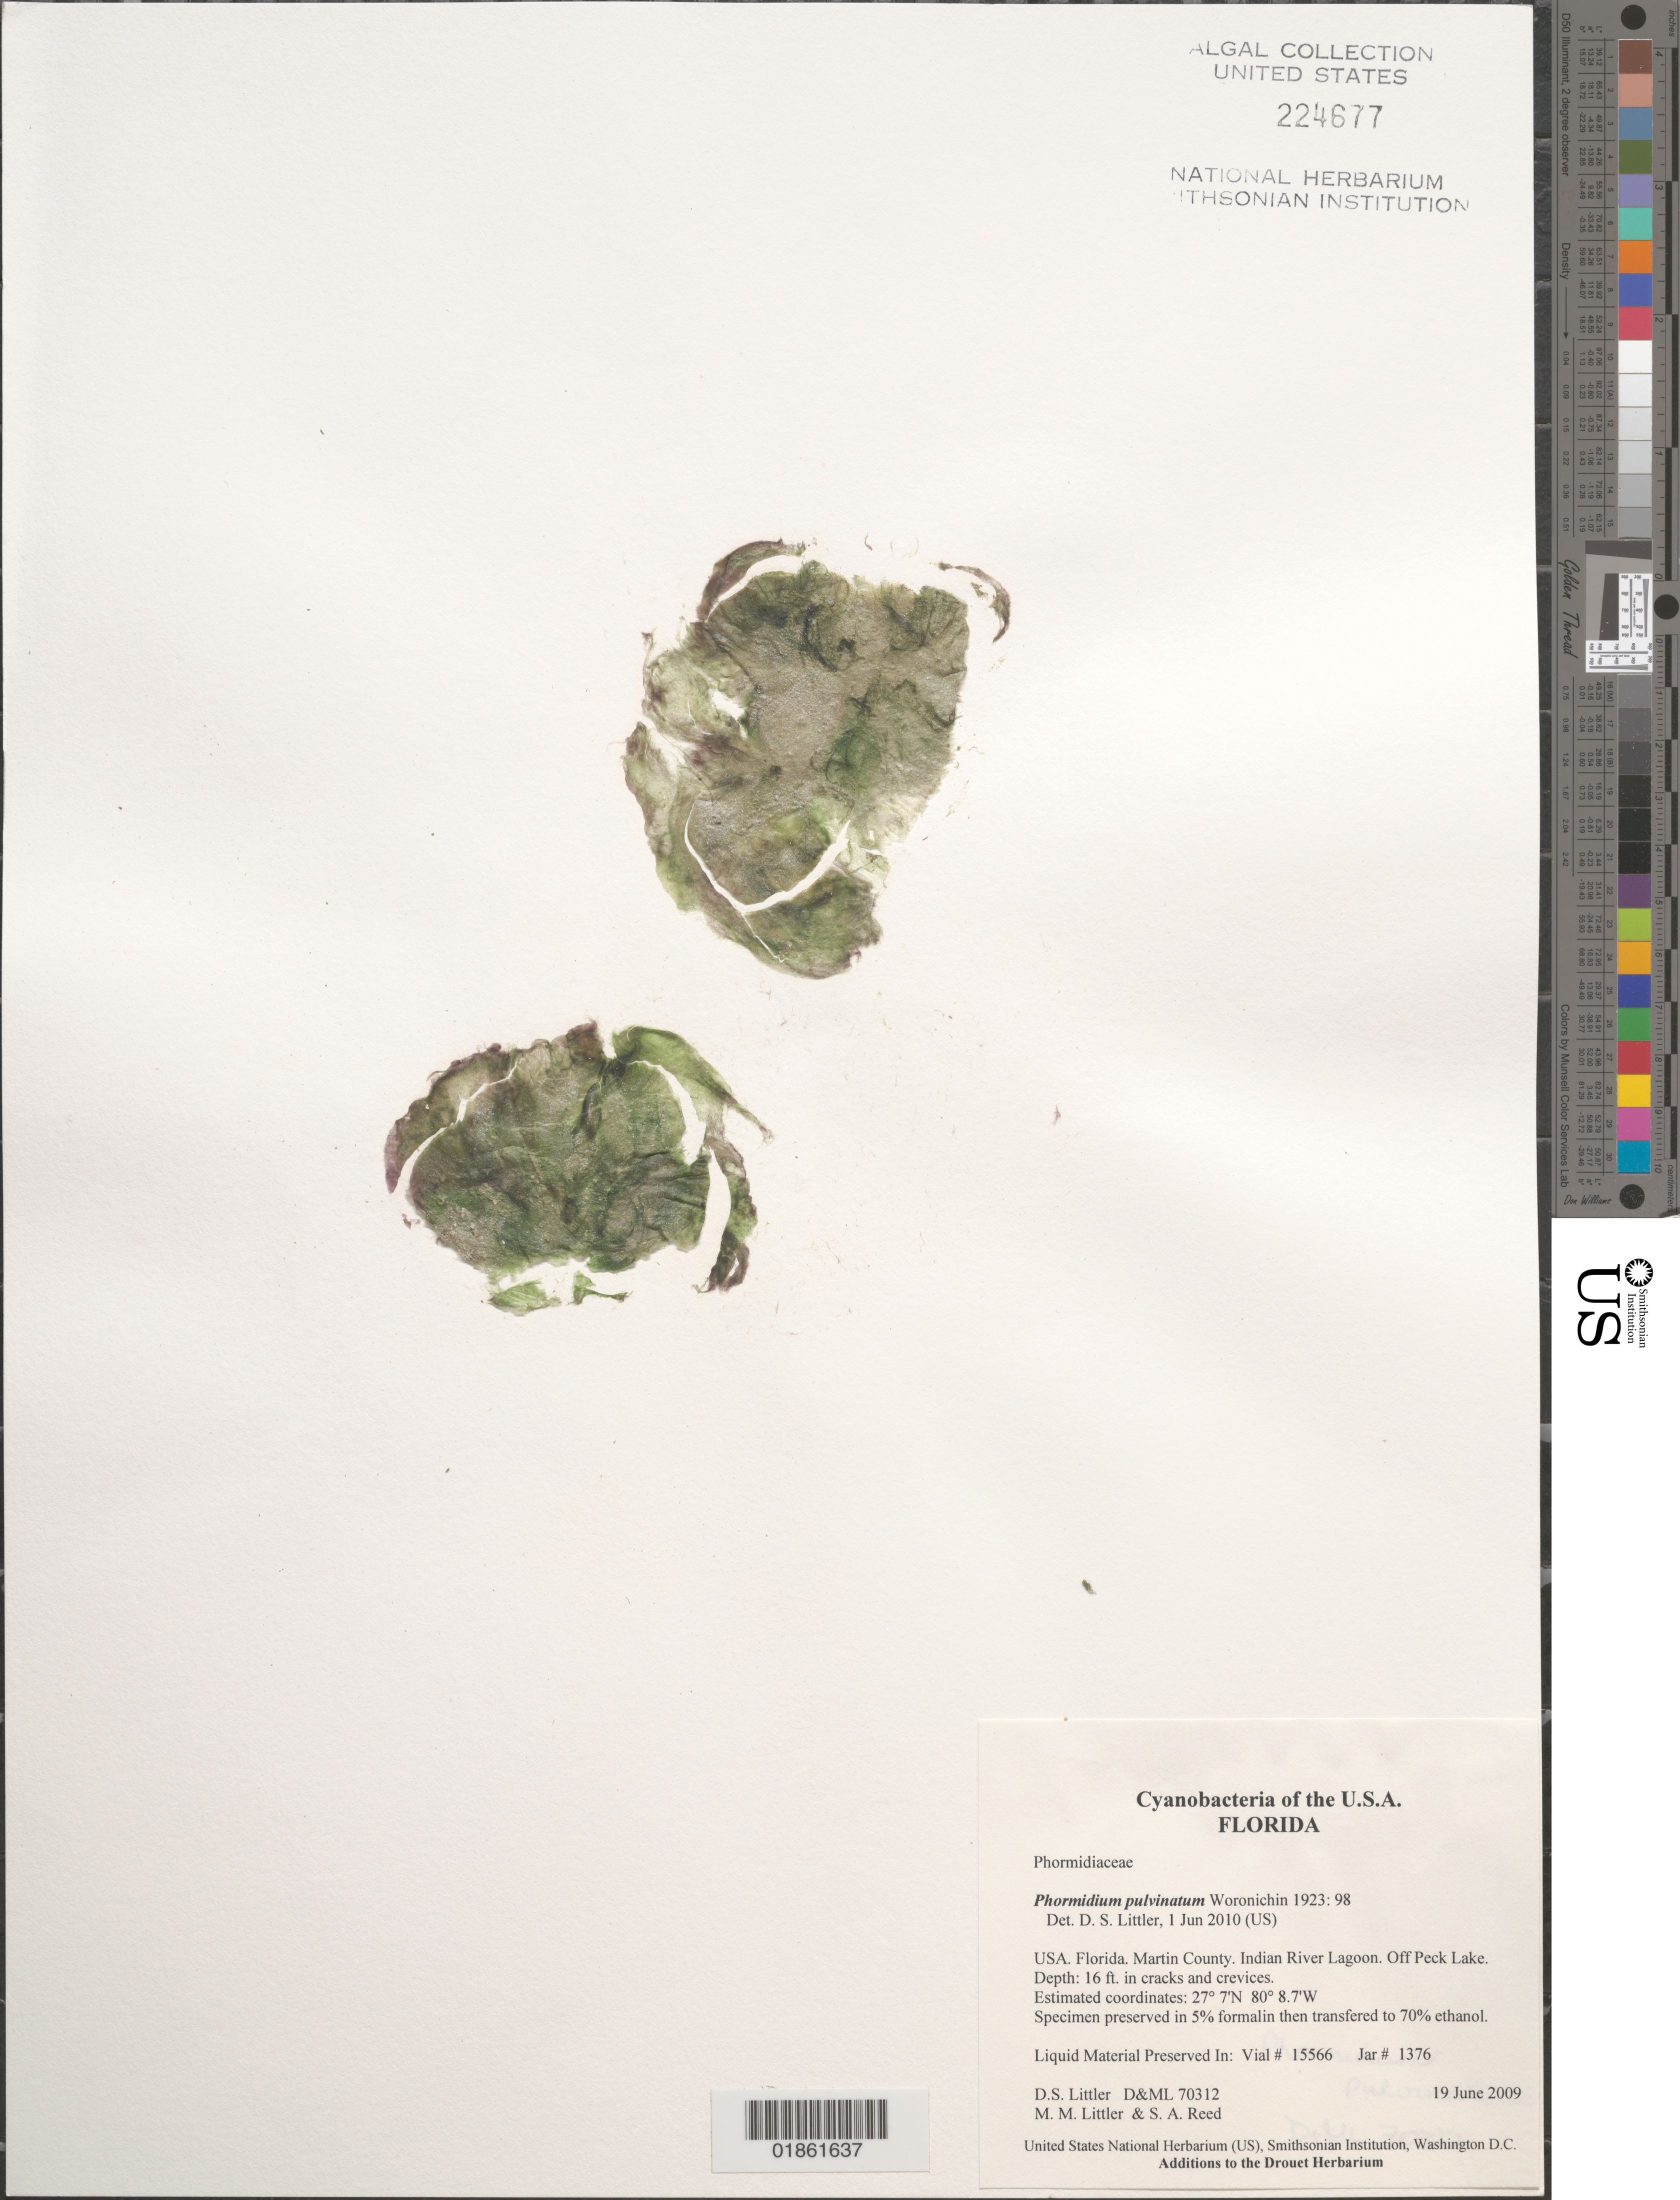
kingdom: Bacteria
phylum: Cyanobacteria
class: Cyanobacteriia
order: Cyanobacteriales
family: Oscillatoriaceae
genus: Phormidium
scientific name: Phormidium pulvinatum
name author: Woron.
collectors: D. S. Littler & M. M. Littler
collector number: D&ML 70312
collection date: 2009-06-19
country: United States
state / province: Florida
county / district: Saint Lucie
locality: Ft. Pierce. St. Lucie Inlet. Off Peck's Lake.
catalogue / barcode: US 224677